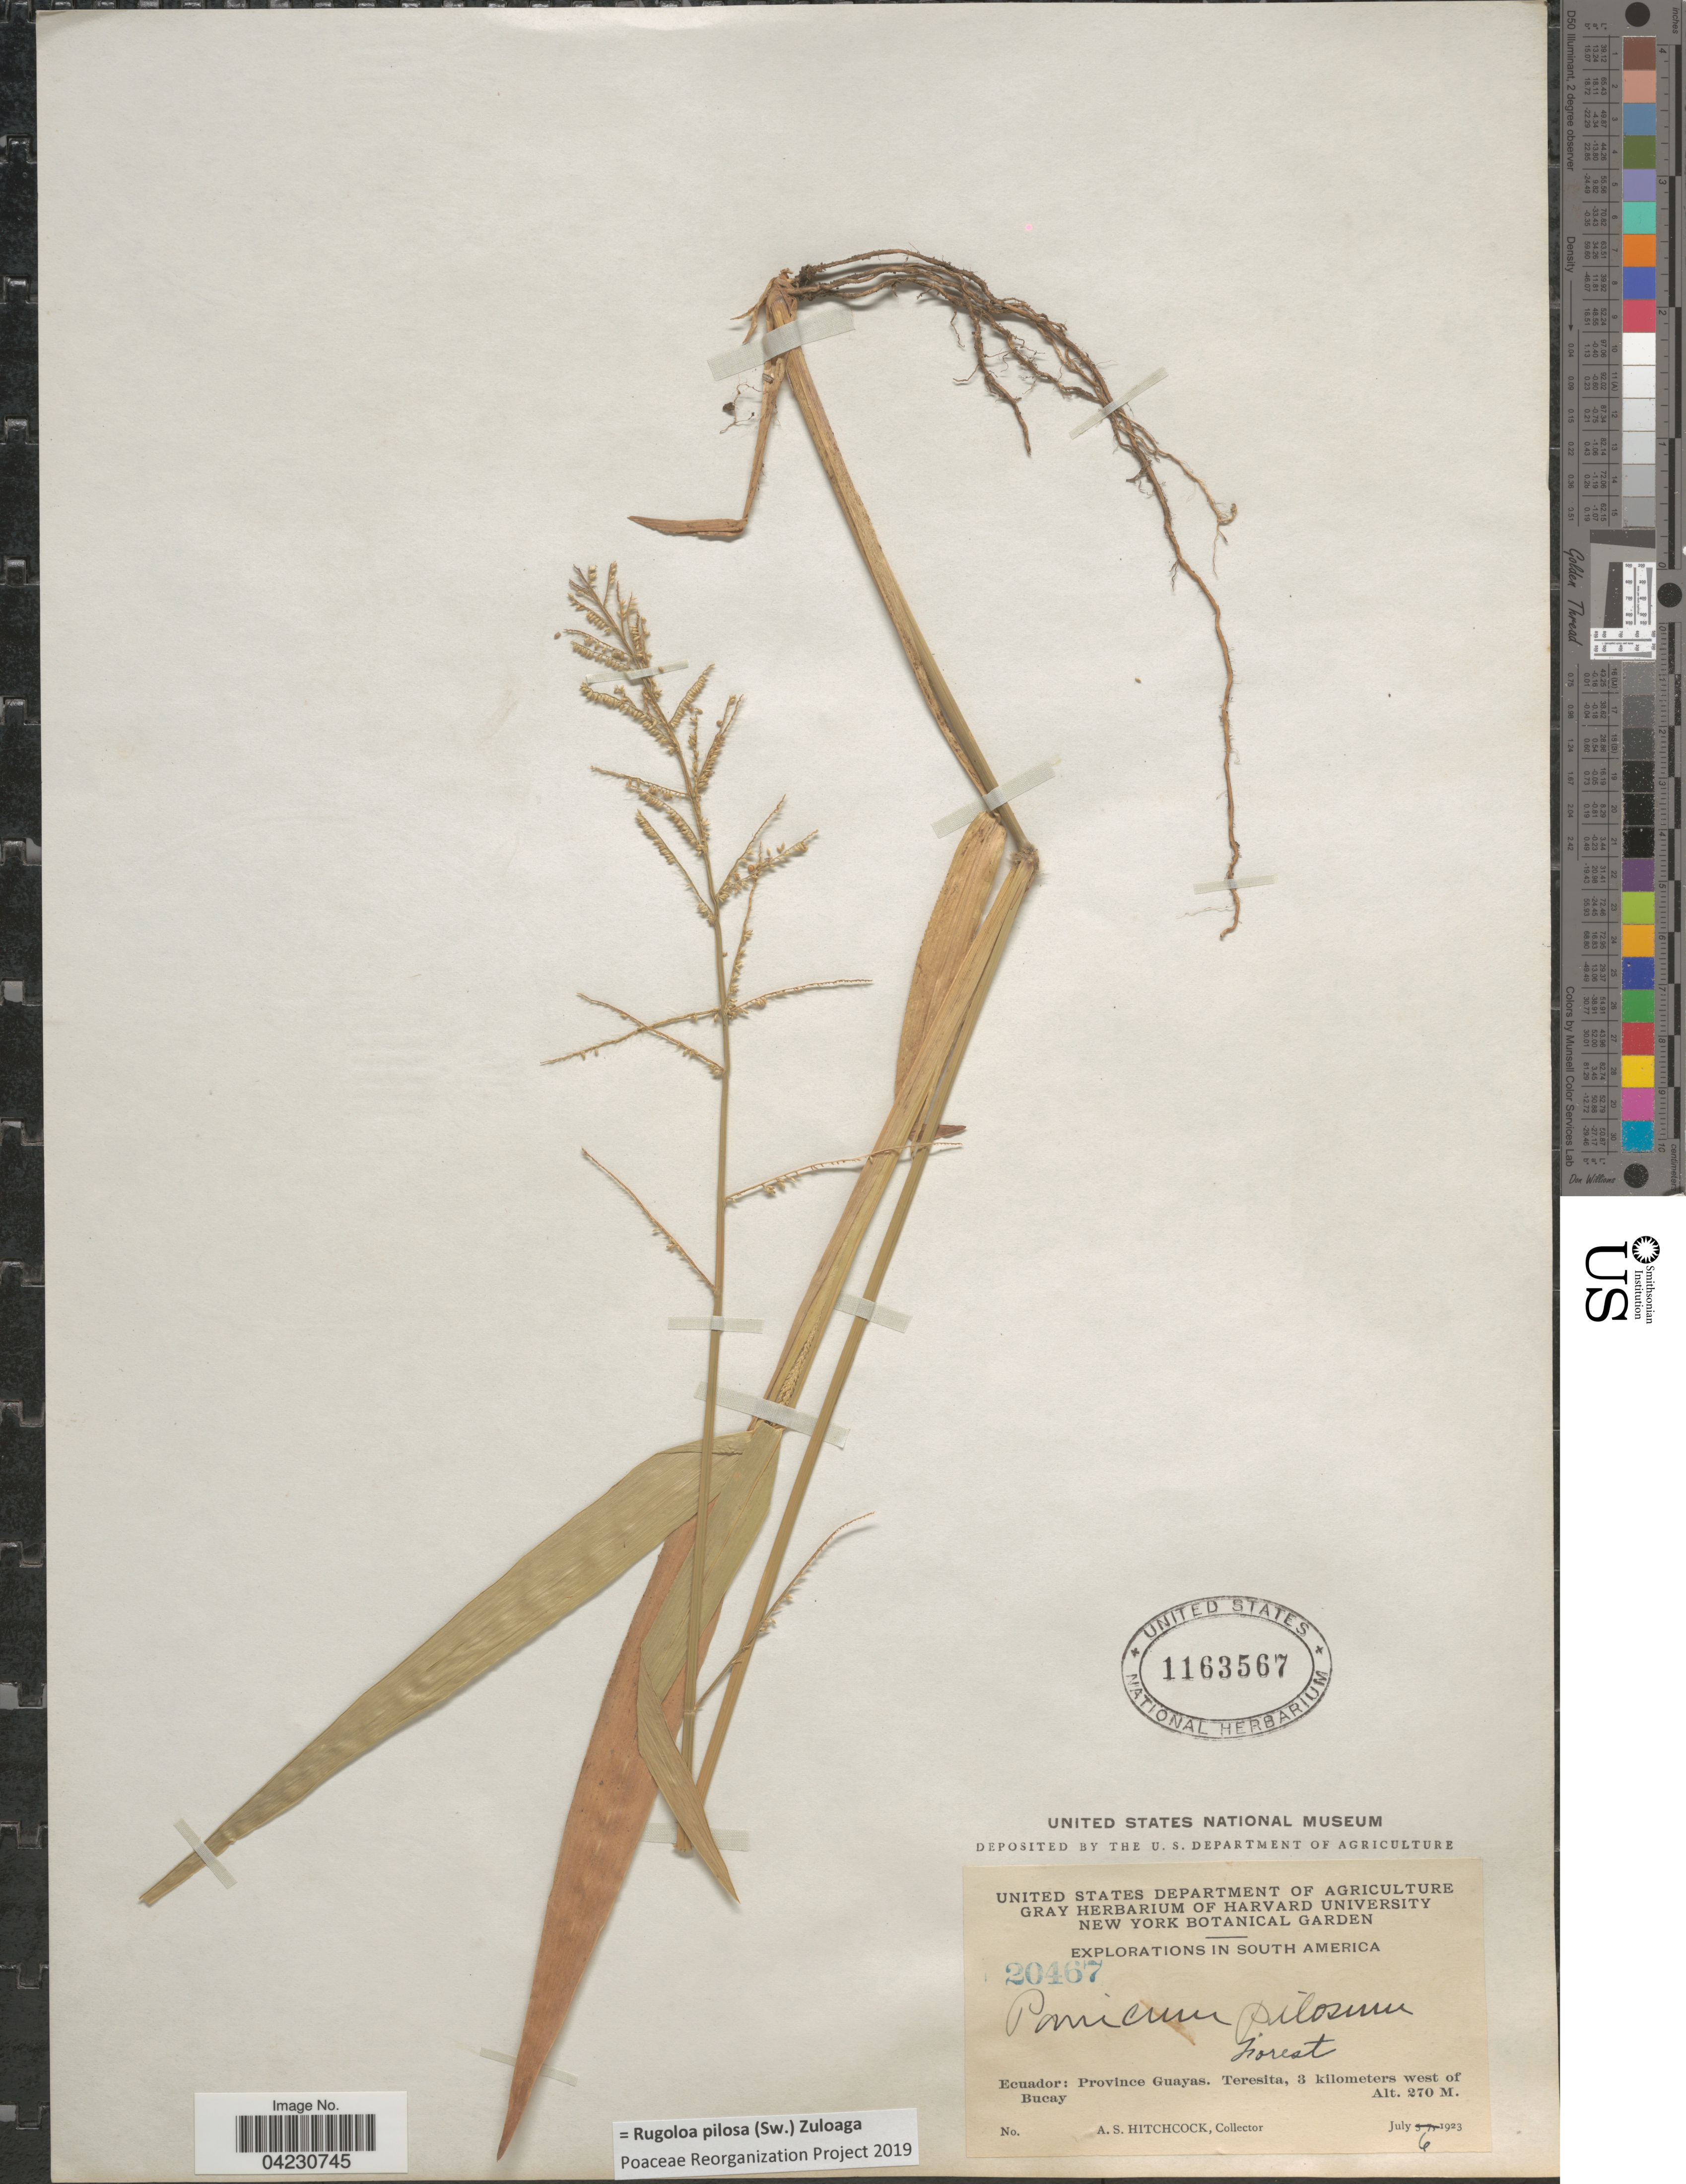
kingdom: Plantae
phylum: Tracheophyta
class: Liliopsida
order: Poales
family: Poaceae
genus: Rugoloa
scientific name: Rugoloa pilosa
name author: (Sw.) Zuloaga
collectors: A. S. Hitchcock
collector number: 20467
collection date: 1923-07-06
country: Ecuador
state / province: Guayas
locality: Explorations in South America. Teresita, 3 kilometers west of Bucay.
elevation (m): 270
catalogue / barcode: US 1163567